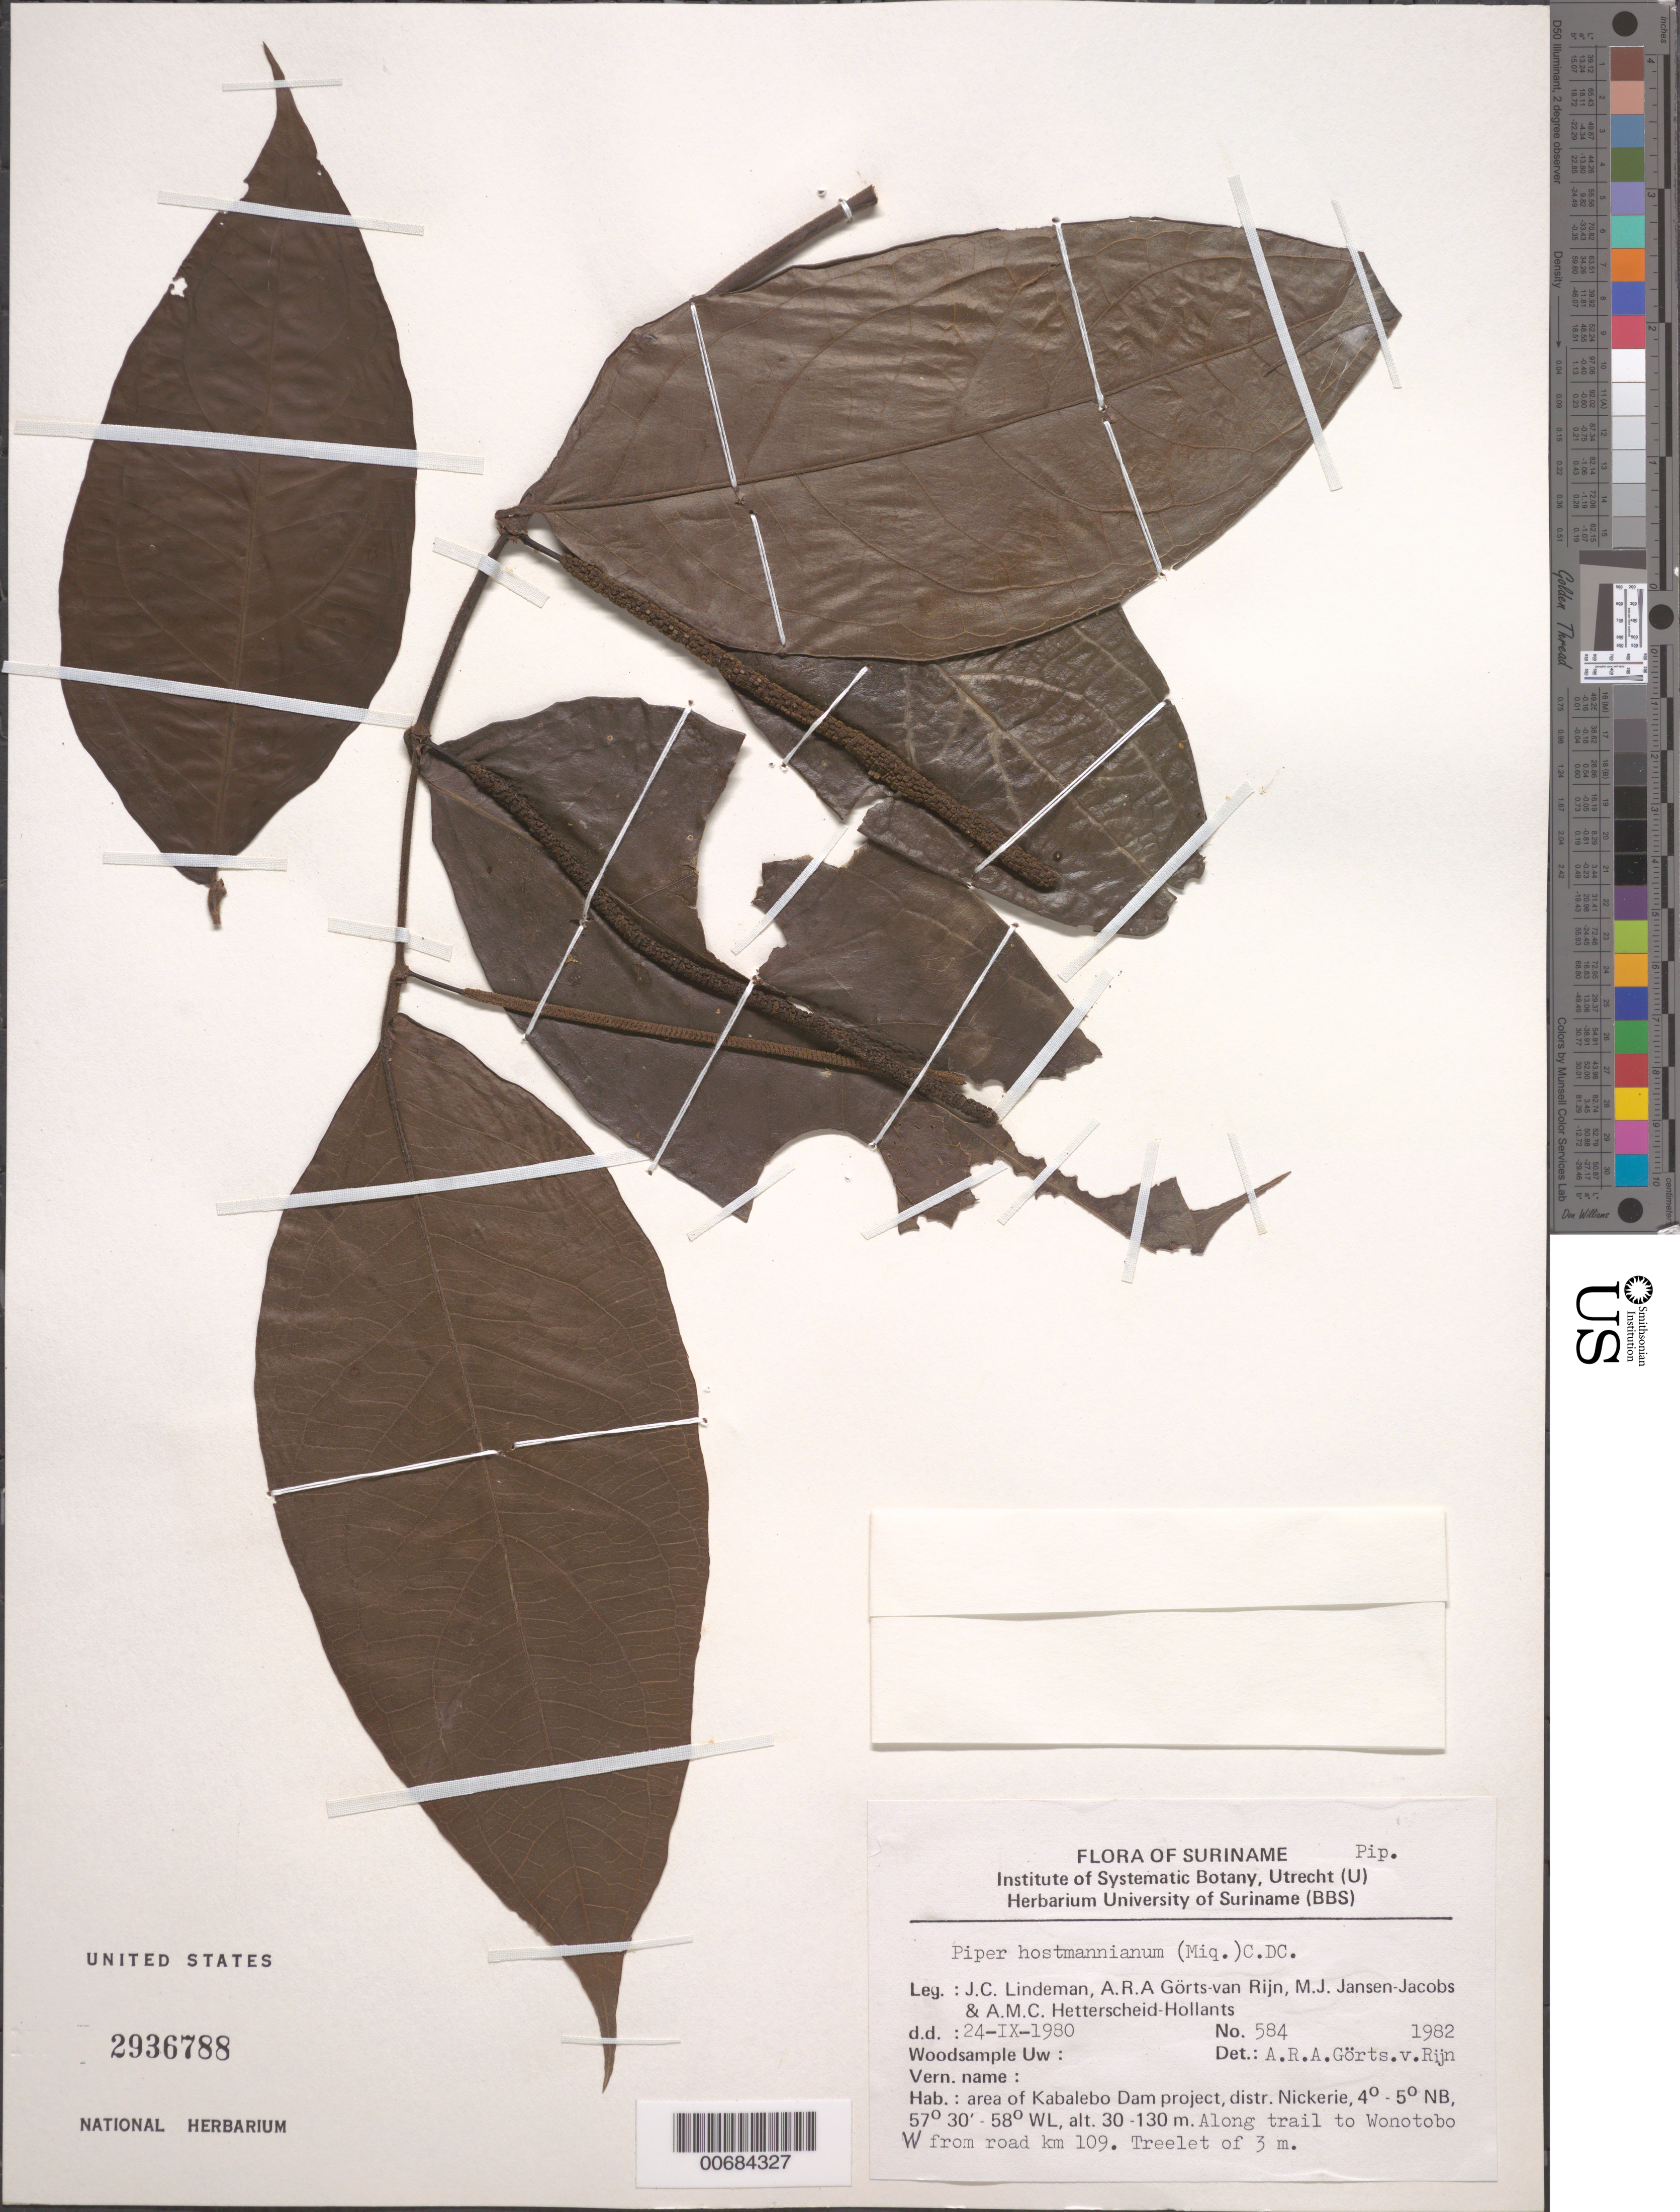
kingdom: Plantae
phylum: Tracheophyta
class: Magnoliopsida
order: Piperales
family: Piperaceae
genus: Piper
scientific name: Piper hostmannianum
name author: (Miq.) C. DC.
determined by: Görts-van Rijn, A. R. A.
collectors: J. C. Lindeman, A. .R. A. Görts-van Rijn, M. J. Jansen-Jacobs & A. Hetterscheid-Hollants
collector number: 80 584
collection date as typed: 24-Sep-80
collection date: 1980-09-24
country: Suriname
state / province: Nickerie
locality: Kabalebo Dam project area, along trail to Wonotobo from road km 109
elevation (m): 30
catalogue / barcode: US 2936788